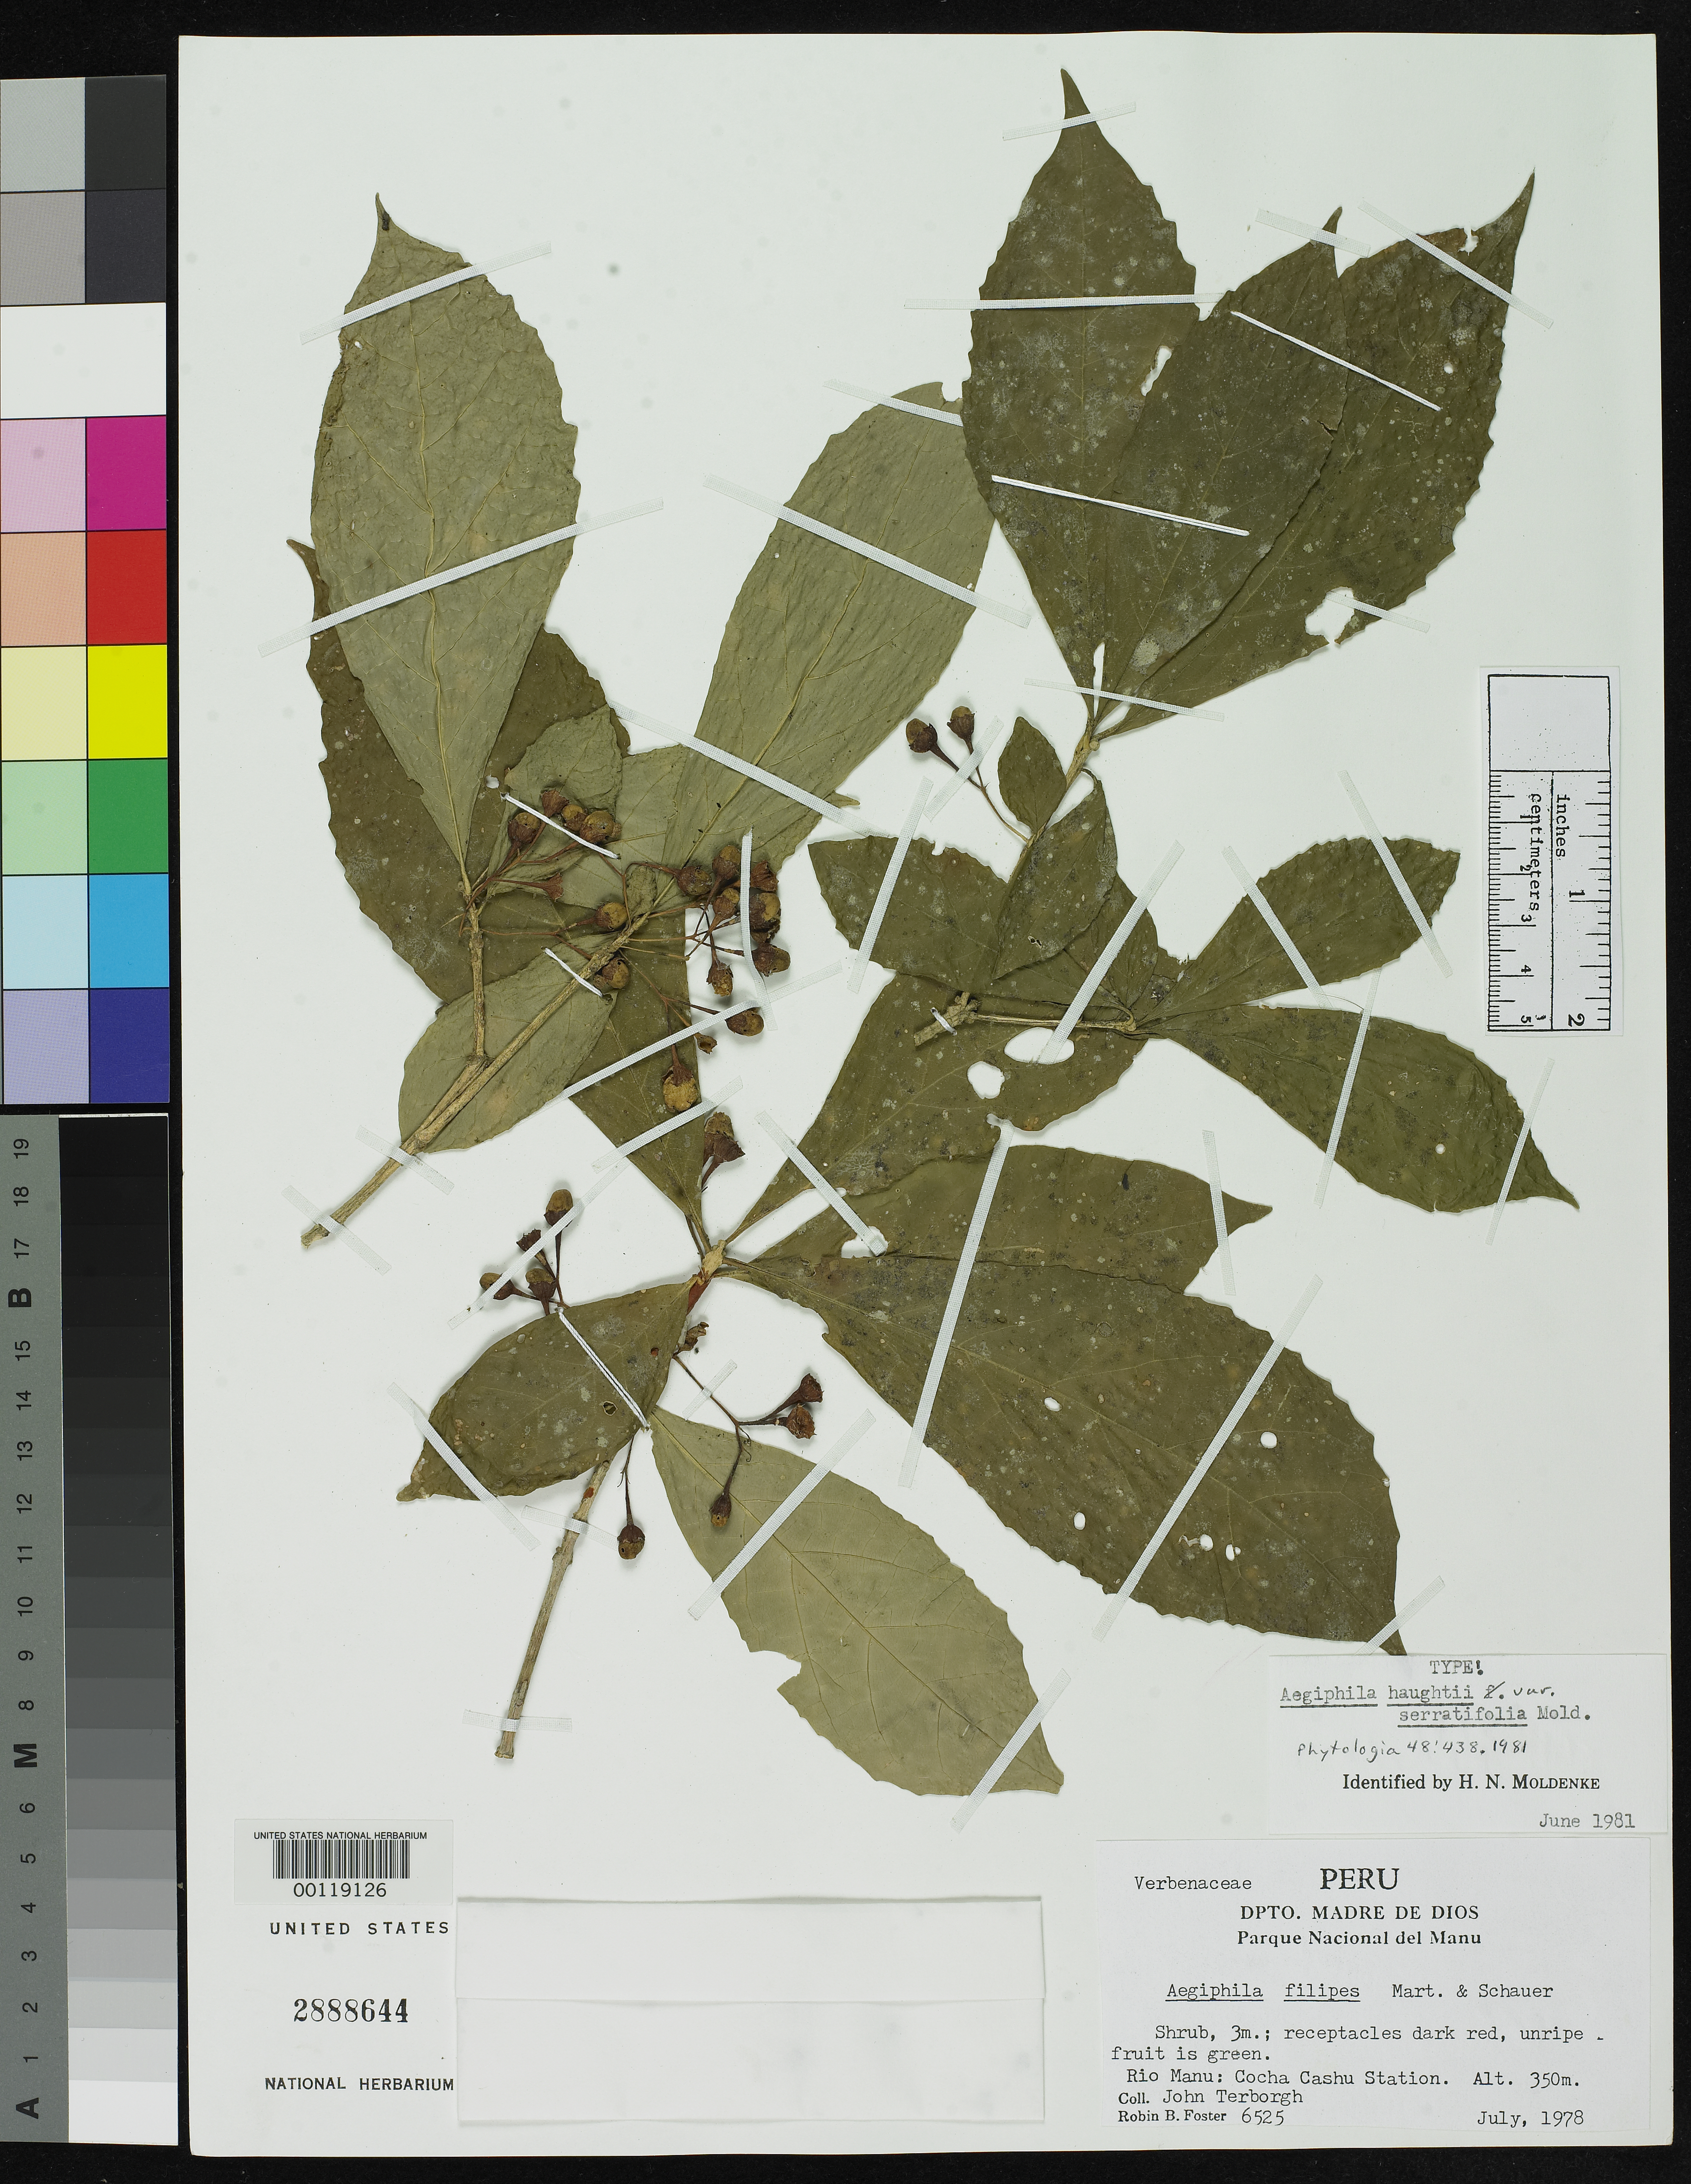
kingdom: Plantae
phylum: Tracheophyta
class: Magnoliopsida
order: Lamiales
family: Lamiaceae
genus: Aegiphila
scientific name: Aegiphila haughtii var. serratifolia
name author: Moldenke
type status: Holotype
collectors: J. Terborgh & R. B. Foster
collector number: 6525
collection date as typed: Jul 1978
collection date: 1978-07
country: Peru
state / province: Madre de Dios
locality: Rio Manu, Cocha Cashu Station.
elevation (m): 350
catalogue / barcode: US 2888644